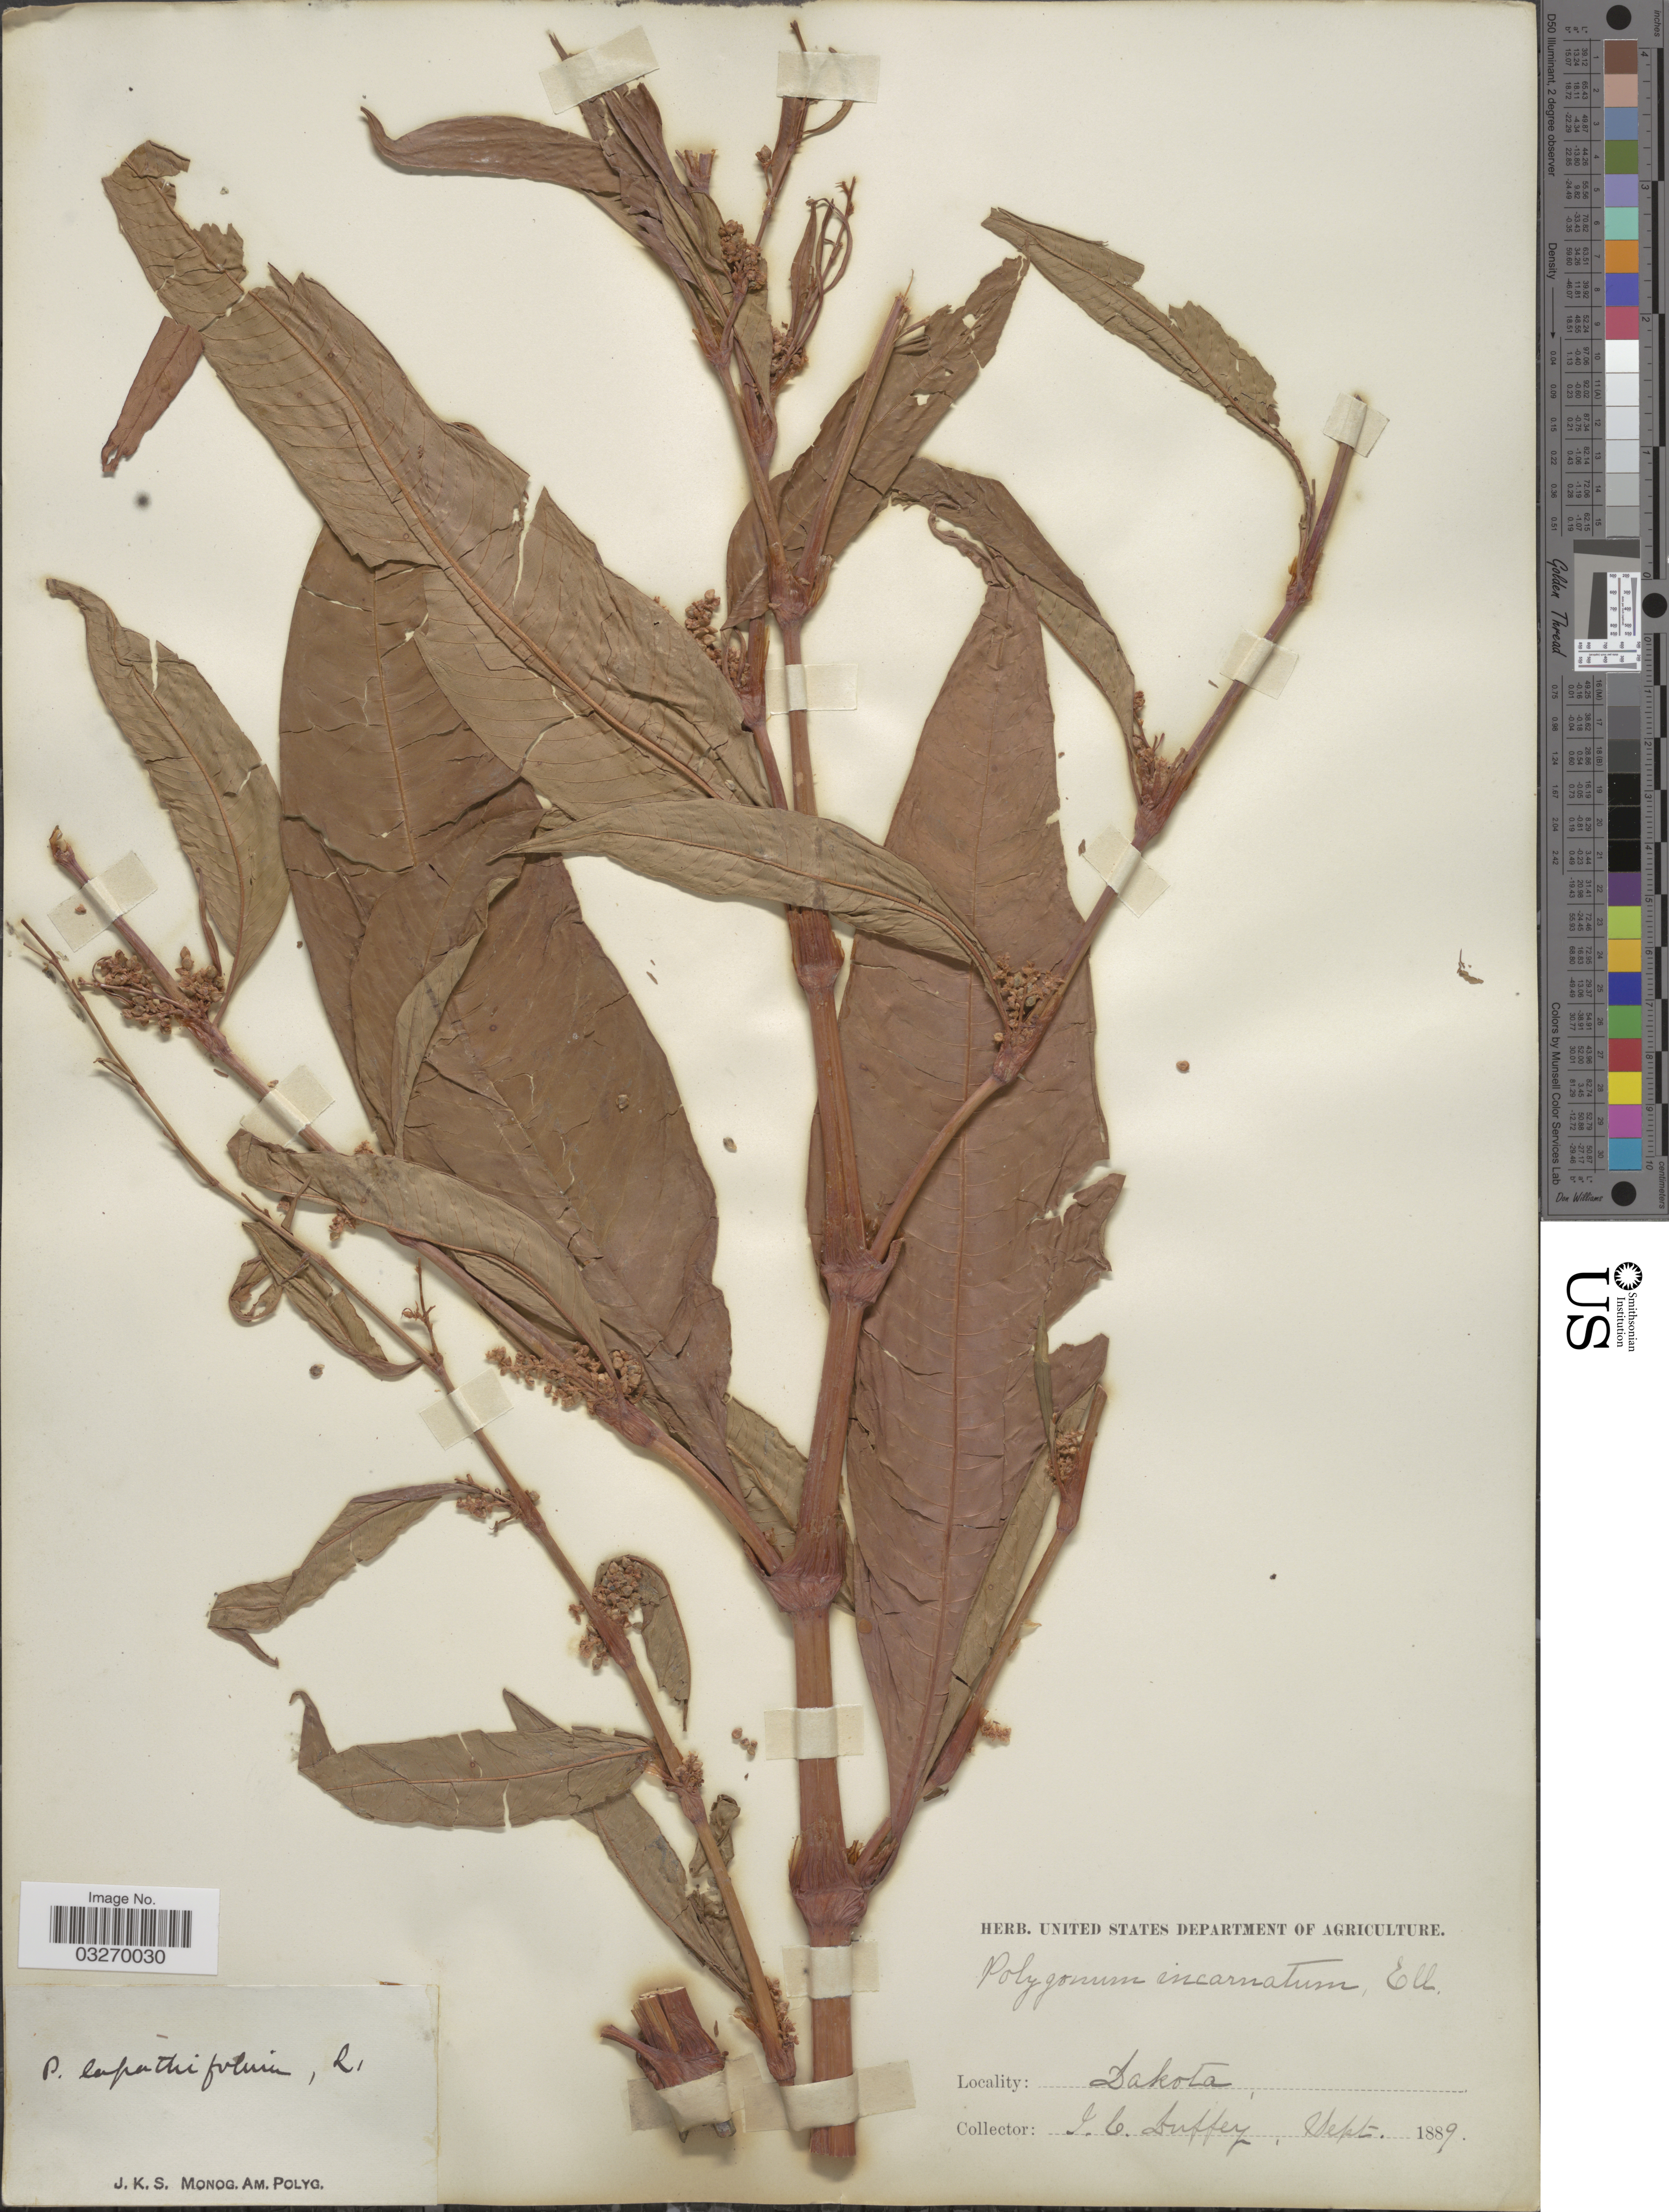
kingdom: Plantae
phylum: Tracheophyta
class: Magnoliopsida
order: Caryophyllales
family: Polygonaceae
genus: Persicaria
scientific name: Persicaria lapathifolia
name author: (L.) Delarbre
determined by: Atha, D. E.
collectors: J. Duffey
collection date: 1889-09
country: United States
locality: Dakota.